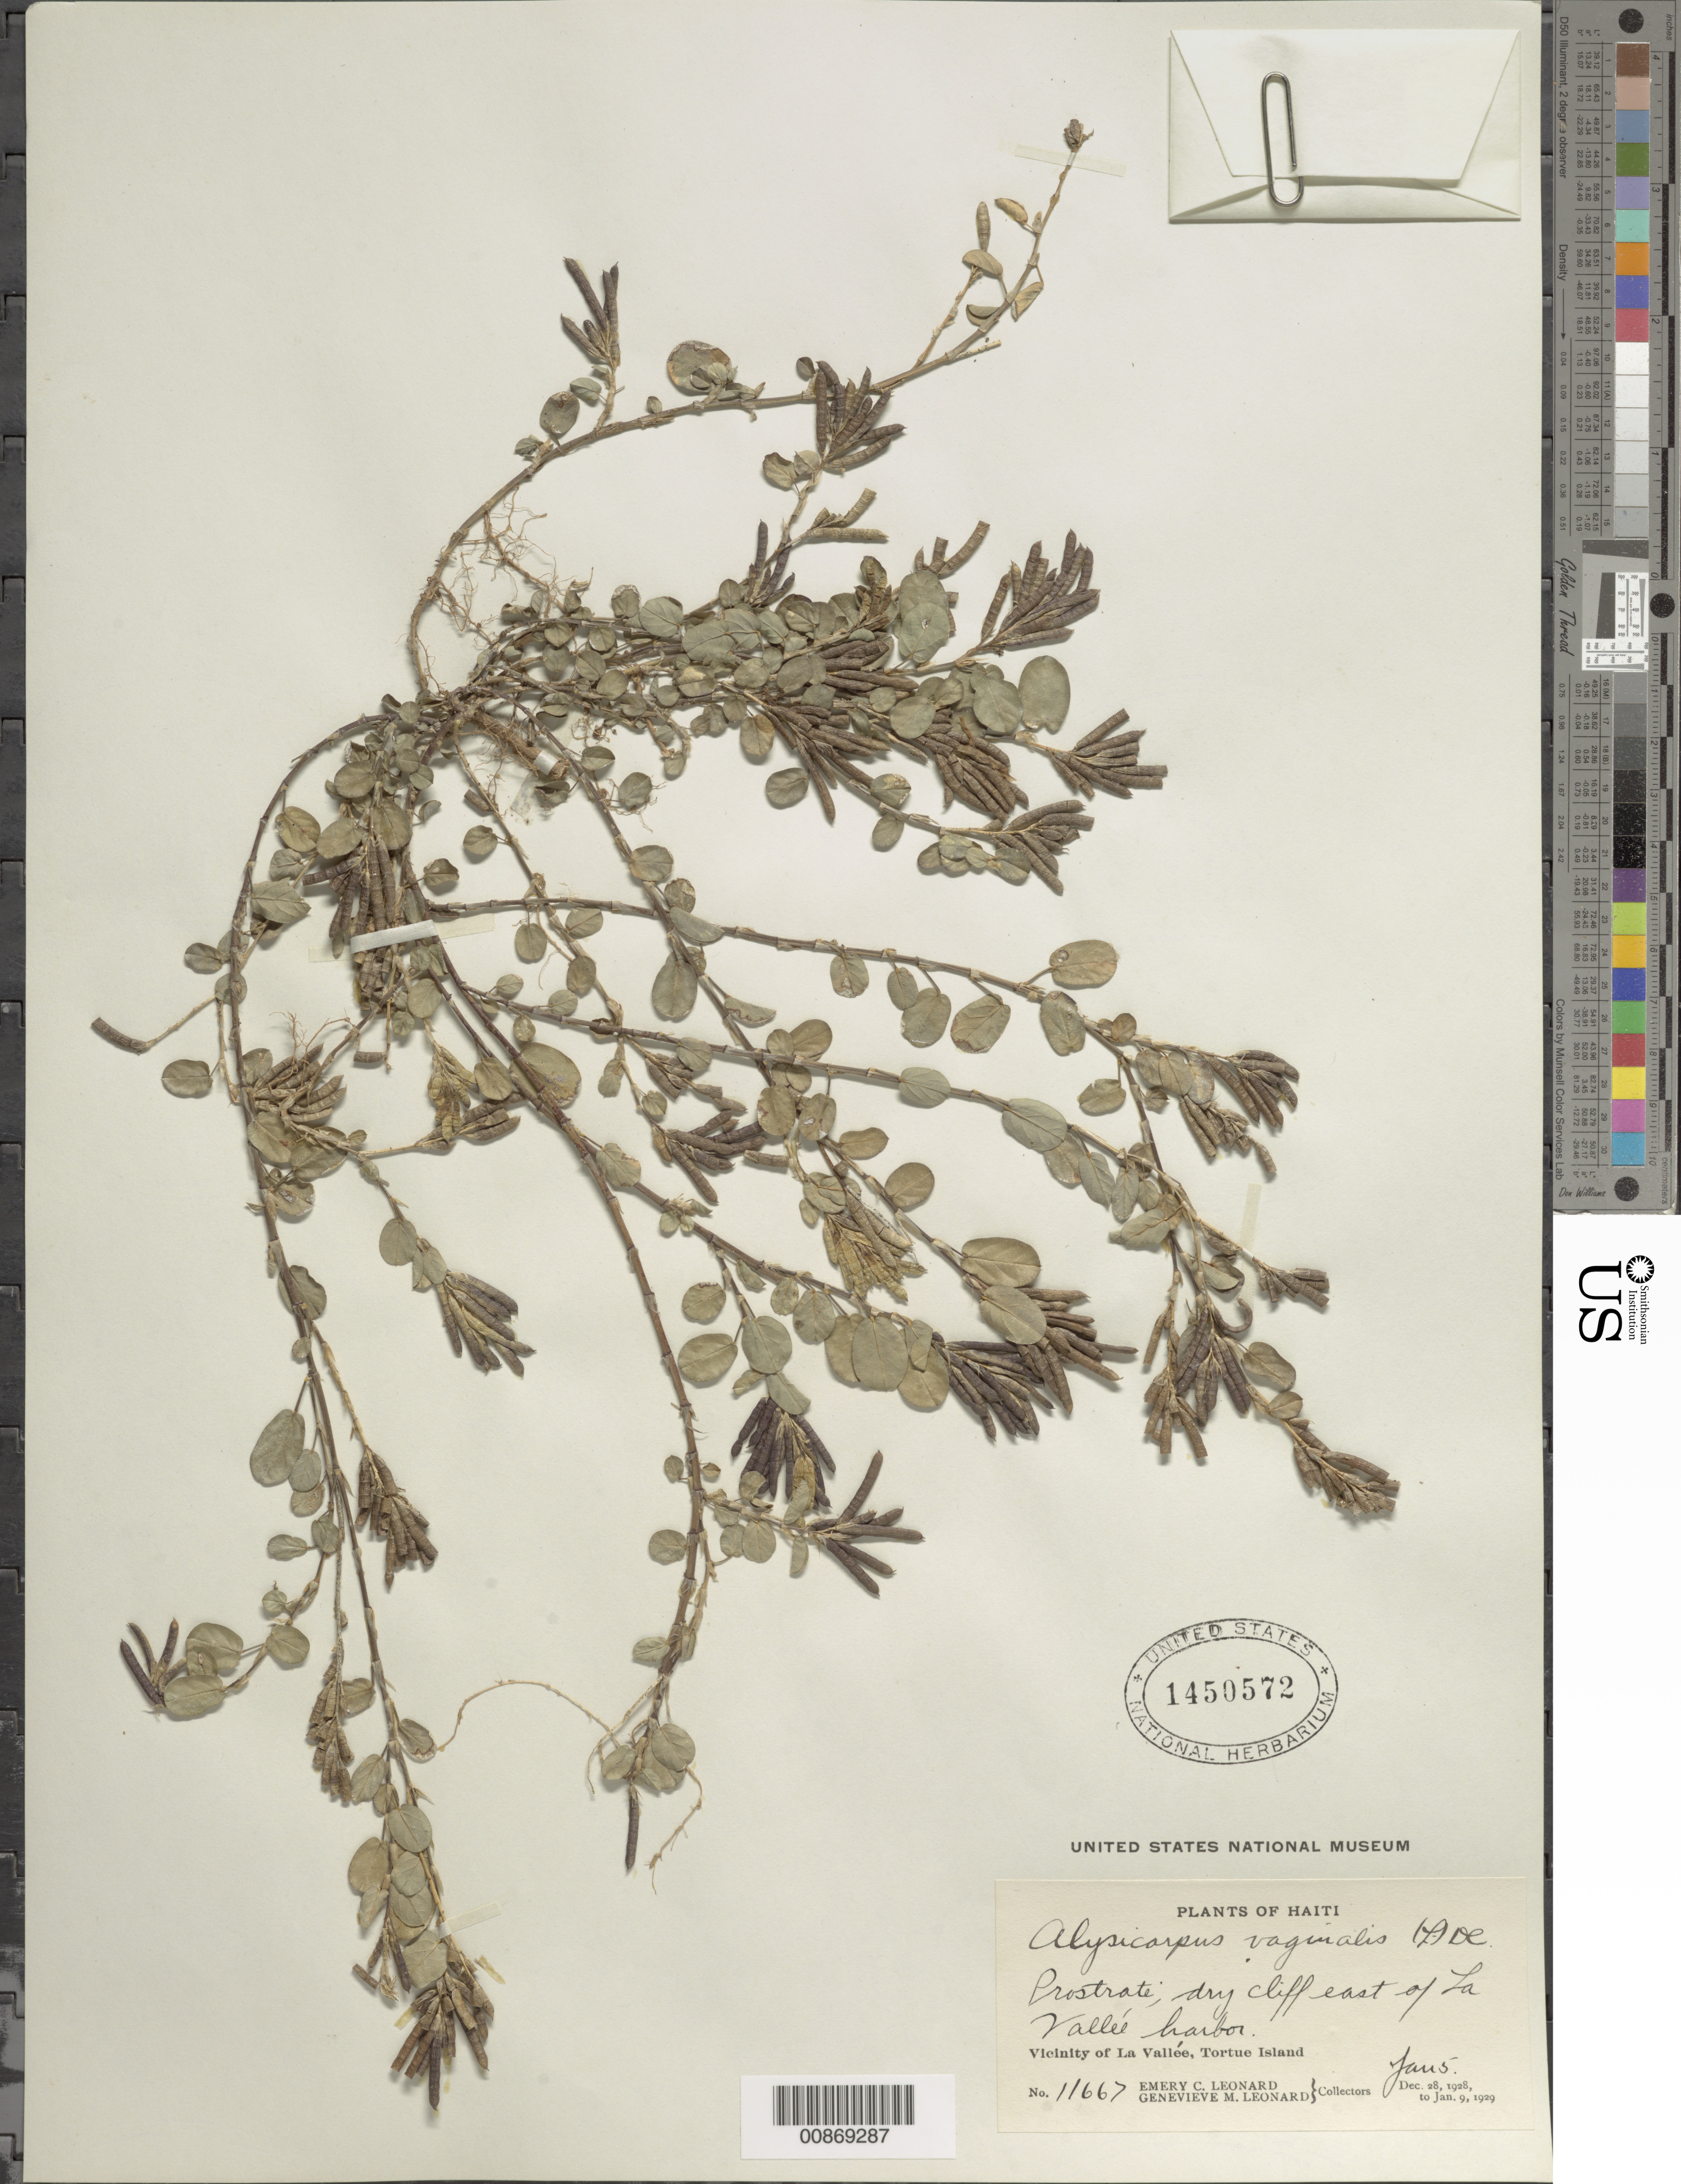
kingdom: Plantae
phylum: Tracheophyta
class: Magnoliopsida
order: Fabales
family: Fabaceae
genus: Alysicarpus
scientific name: Alysicarpus vaginalis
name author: (L.) DC.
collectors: E. C. Leonard & G. M. Leonard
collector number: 11667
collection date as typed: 05 Jan 1929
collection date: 1929-01-05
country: Haiti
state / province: Nord-Óuest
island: Île de la Tortue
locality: Vicinity of La Vallée, Tortue Island. East of La Vallée harbor.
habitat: Dry cliff.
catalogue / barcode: US 1450572